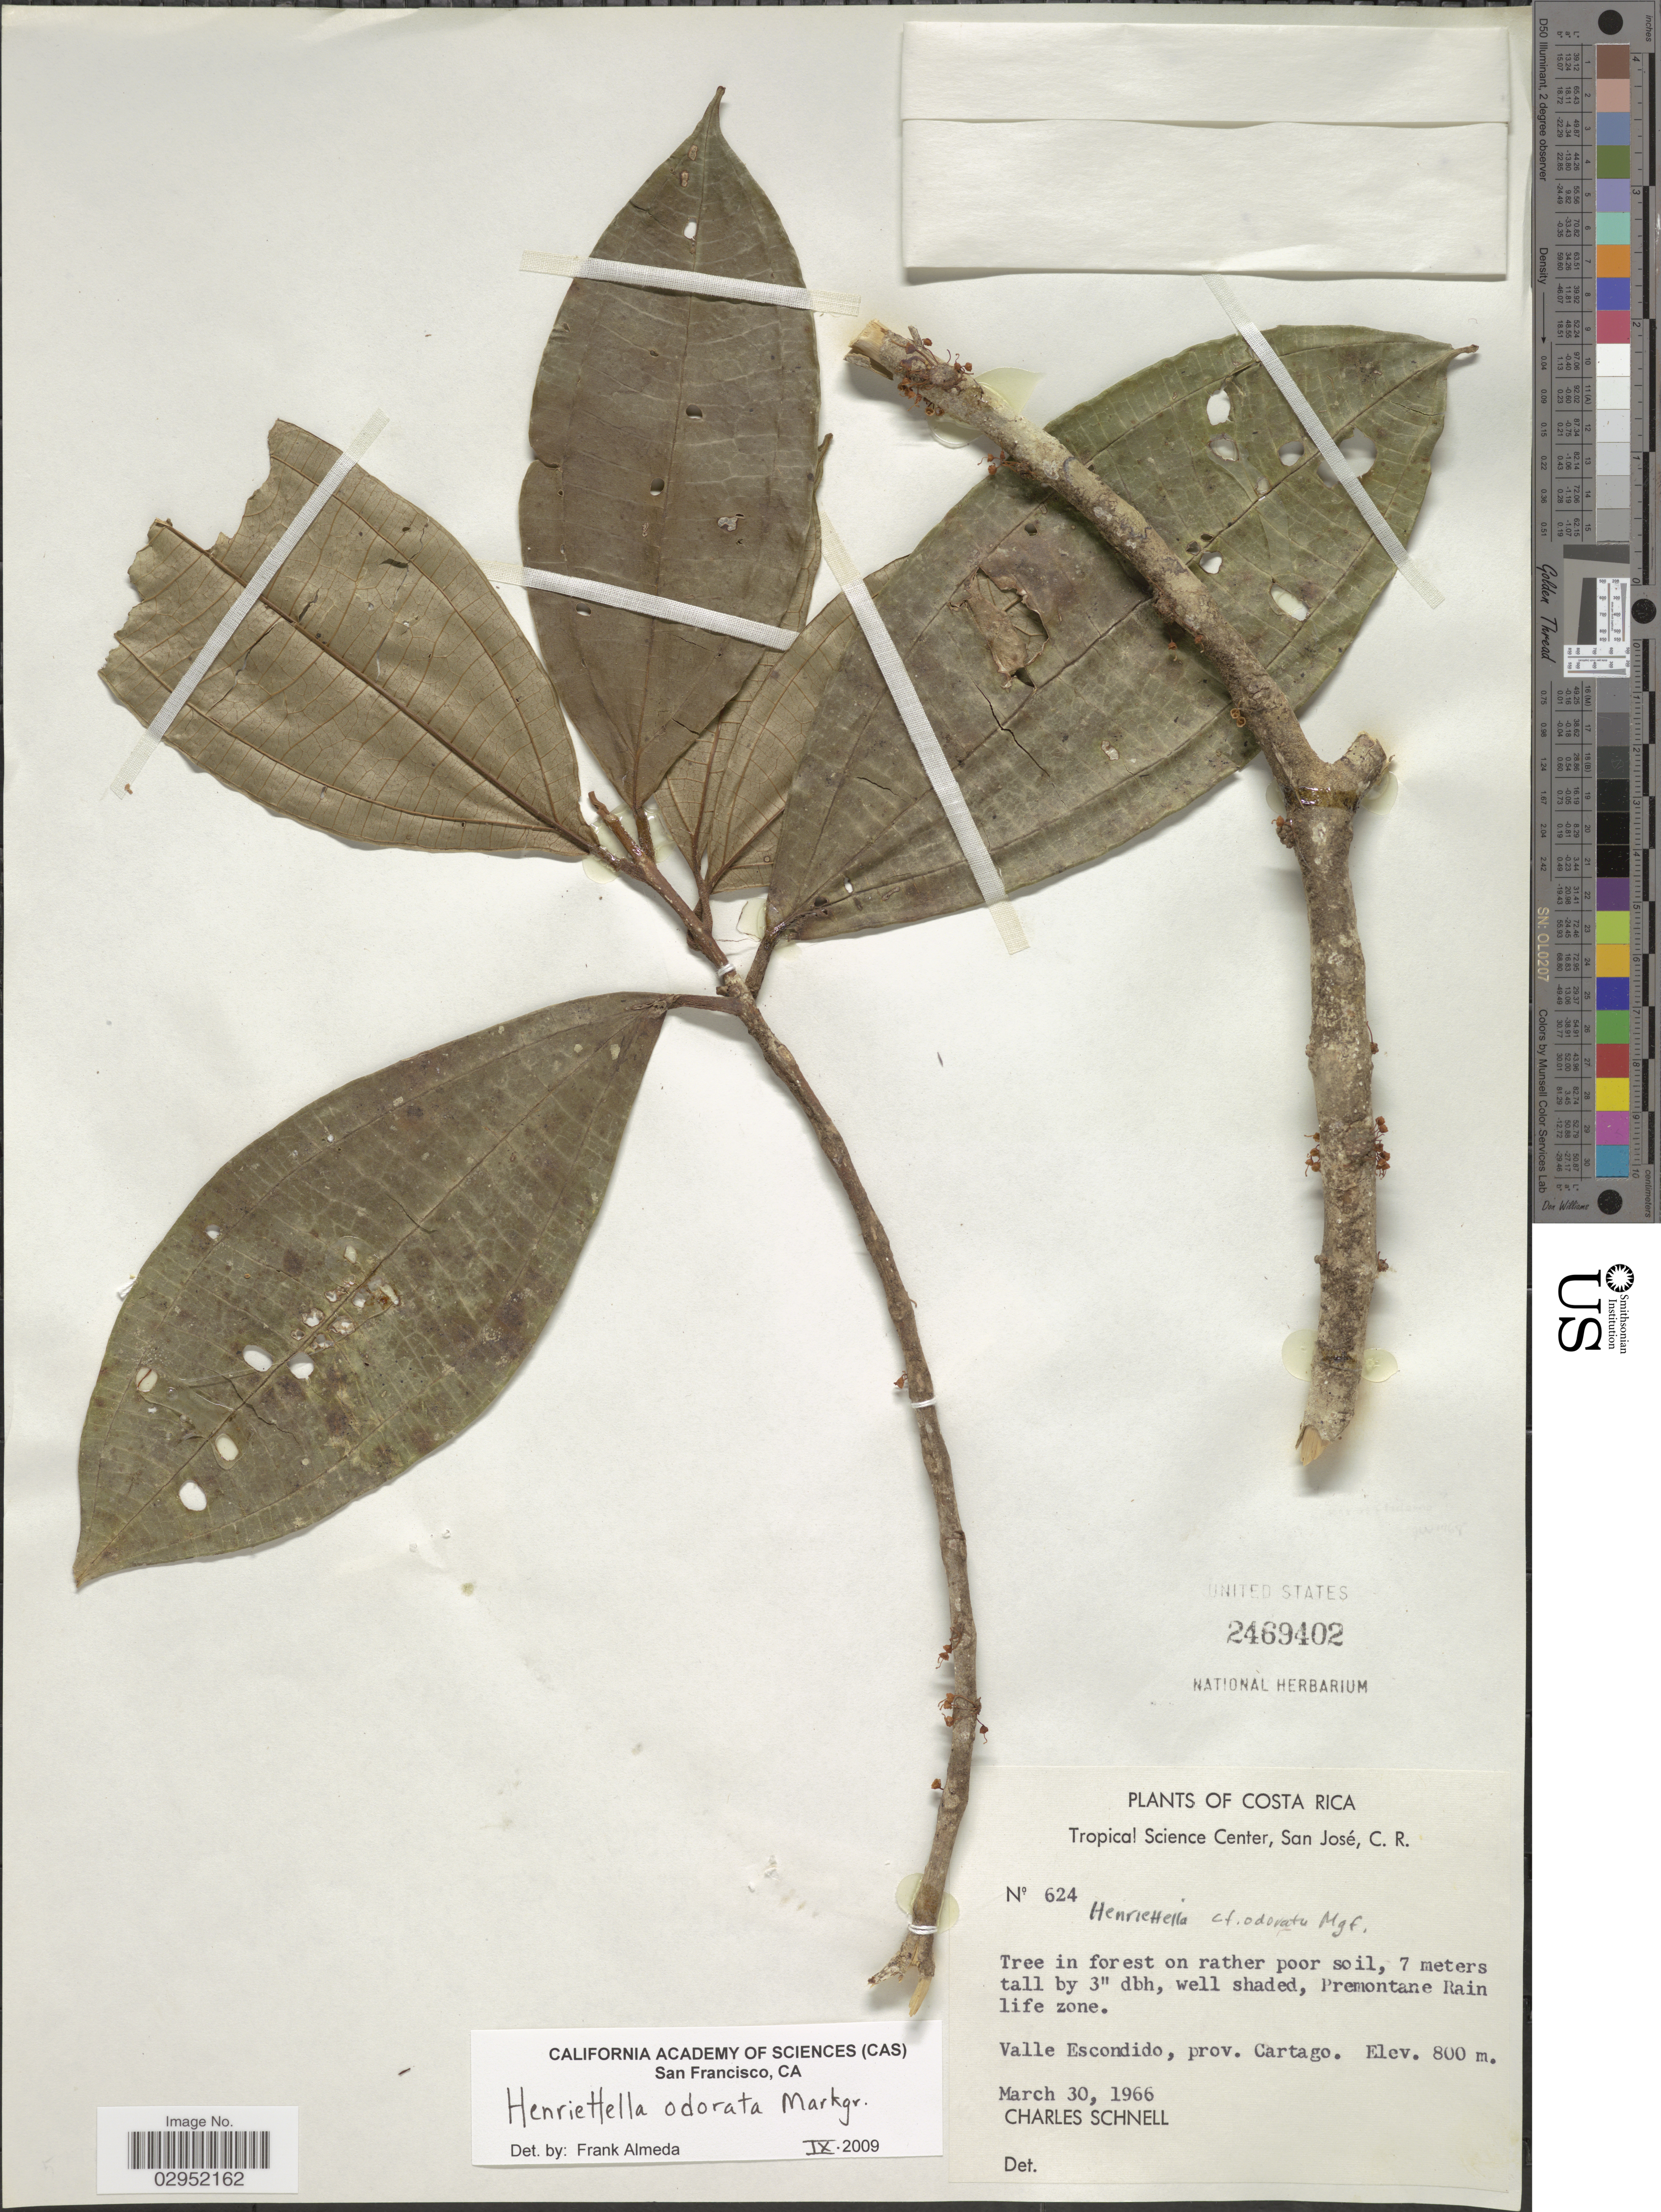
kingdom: Plantae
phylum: Tracheophyta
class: Magnoliopsida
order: Myrtales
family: Melastomataceae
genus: Henriettea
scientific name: Henriettea odorata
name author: (Markgr.) Penneys et al.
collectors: C. Schnell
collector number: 624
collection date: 1966-03-30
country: Costa Rica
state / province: Cartago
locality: Valle Escondido.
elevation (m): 800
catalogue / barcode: US 2469402